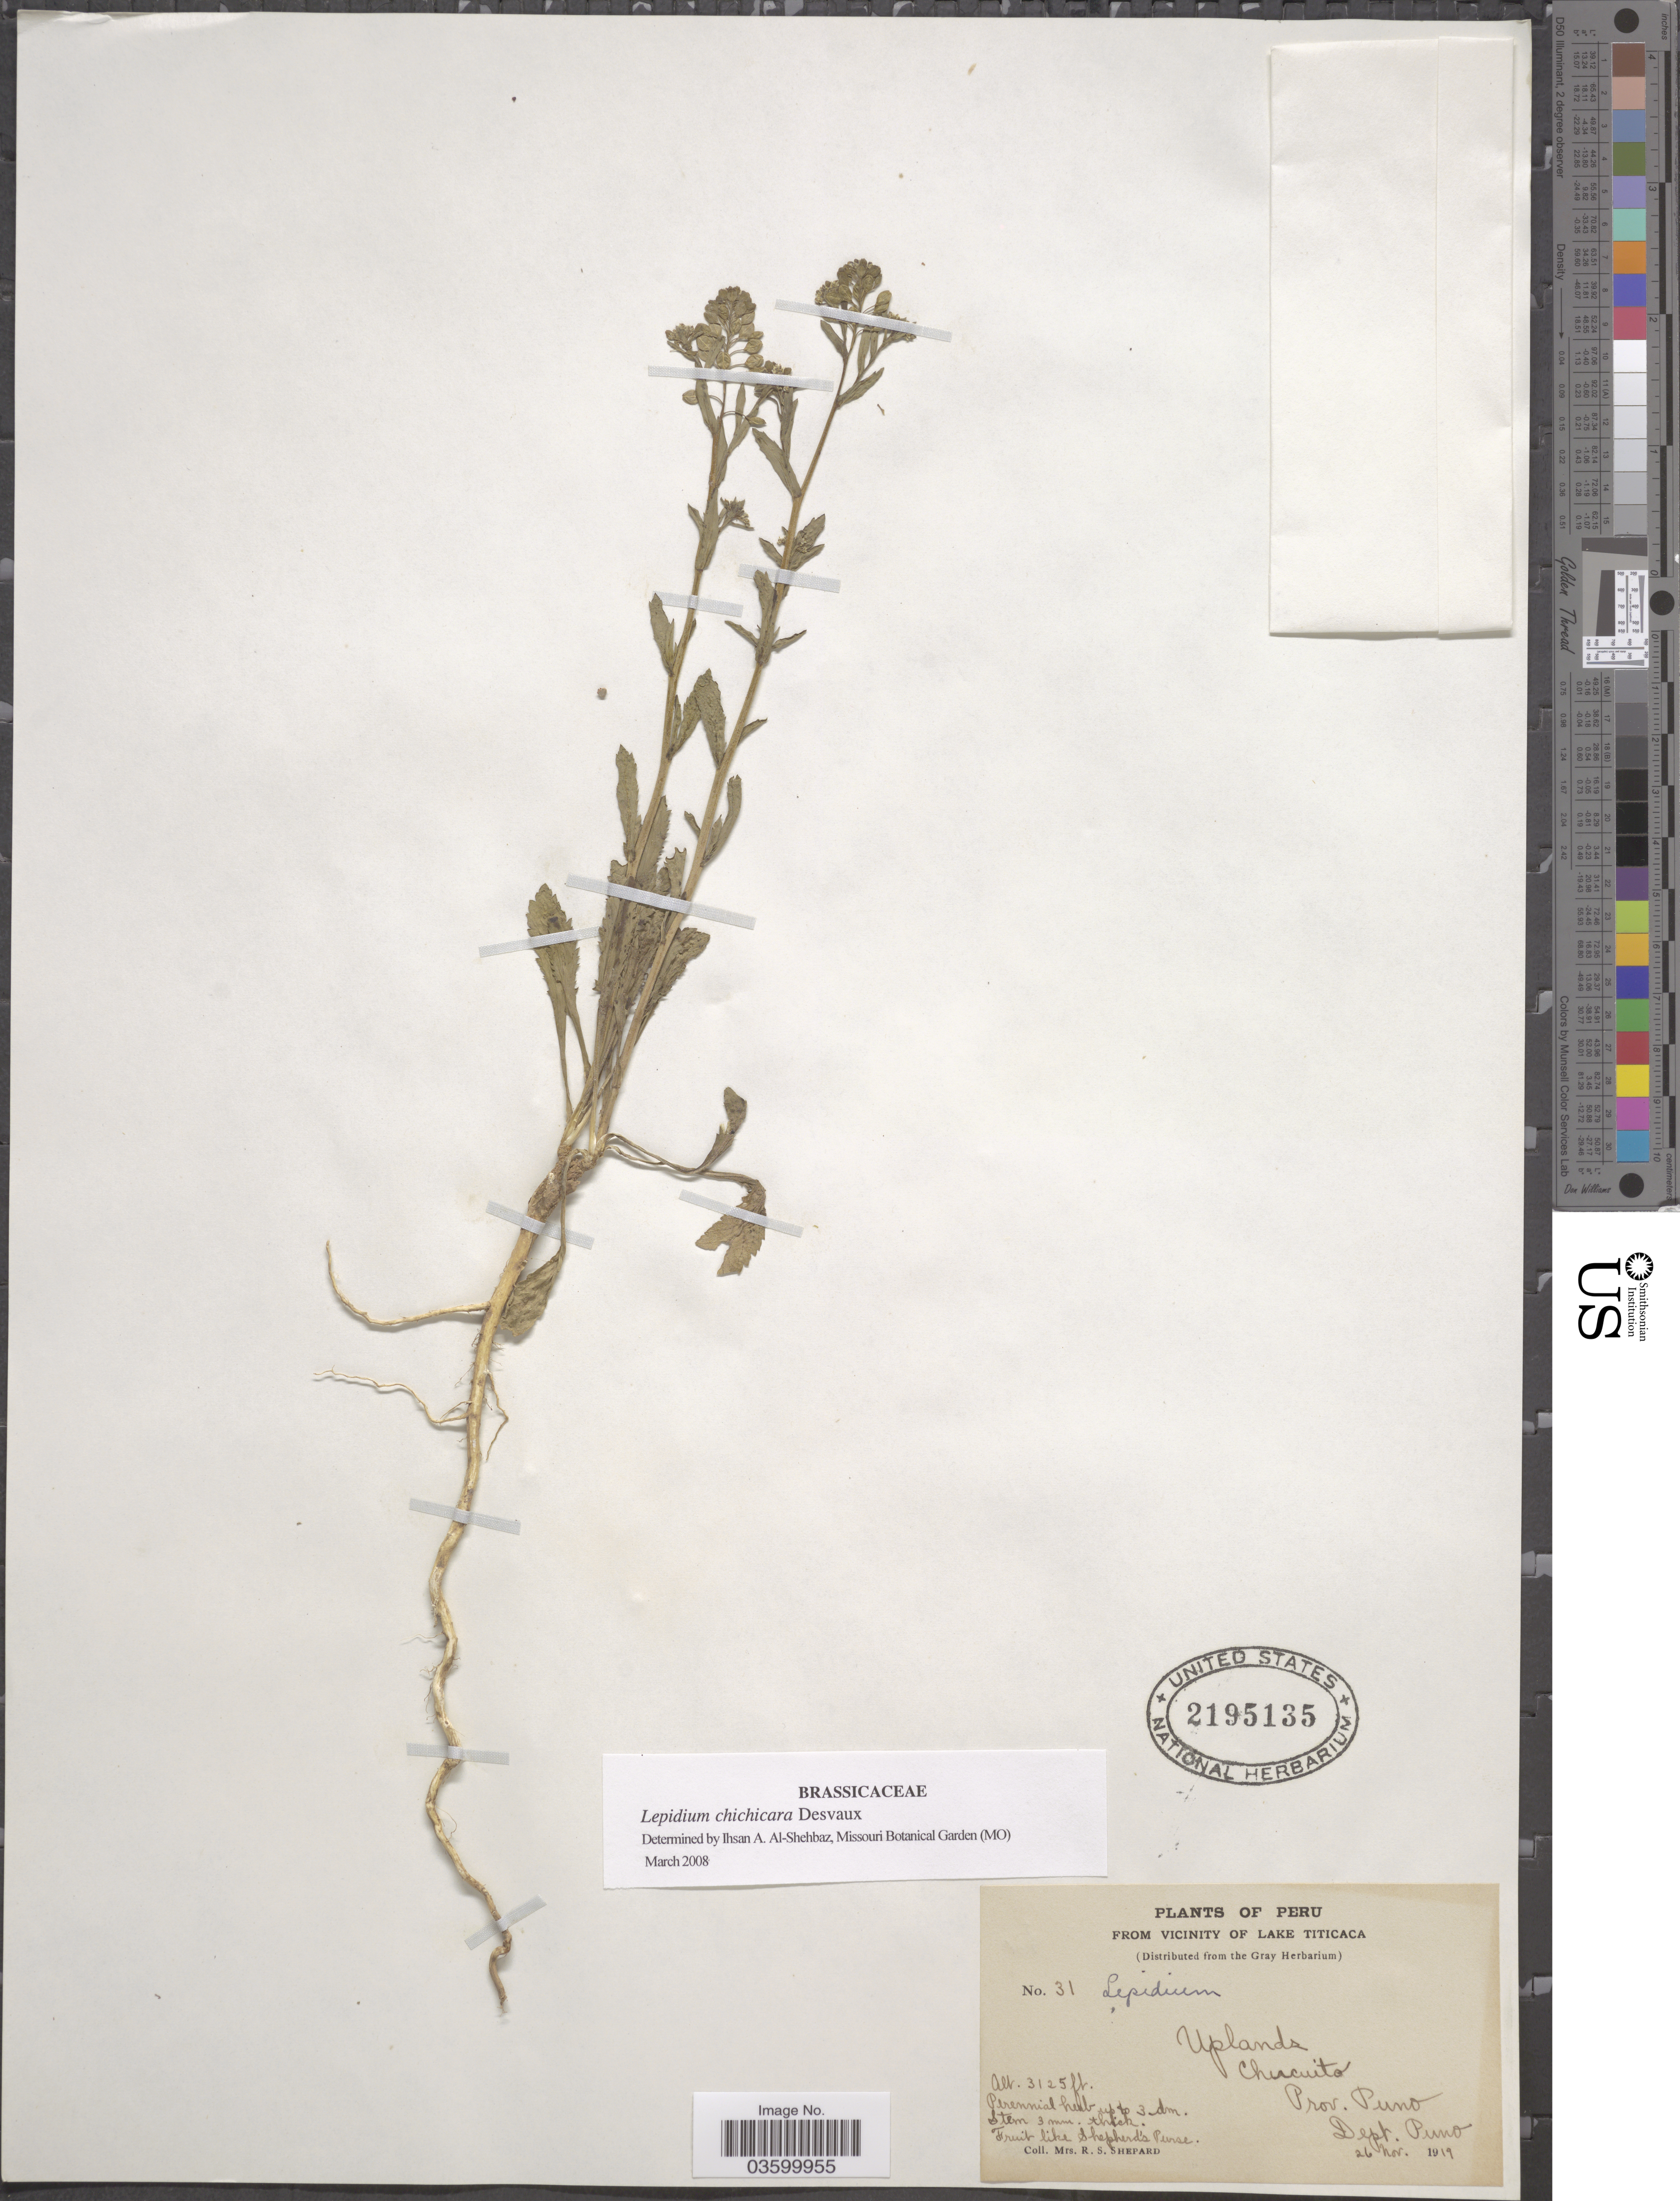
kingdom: Plantae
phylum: Tracheophyta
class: Magnoliopsida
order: Brassicales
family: Brassicaceae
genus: Lepidium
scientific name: Lepidium chichicara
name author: Desv.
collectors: R. Shepard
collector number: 31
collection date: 1919-11-26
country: Peru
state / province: Puno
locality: Vicinity of Lake Titicaca. Uplands Chucuito. Dept. Puno.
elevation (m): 952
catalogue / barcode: US 2195135